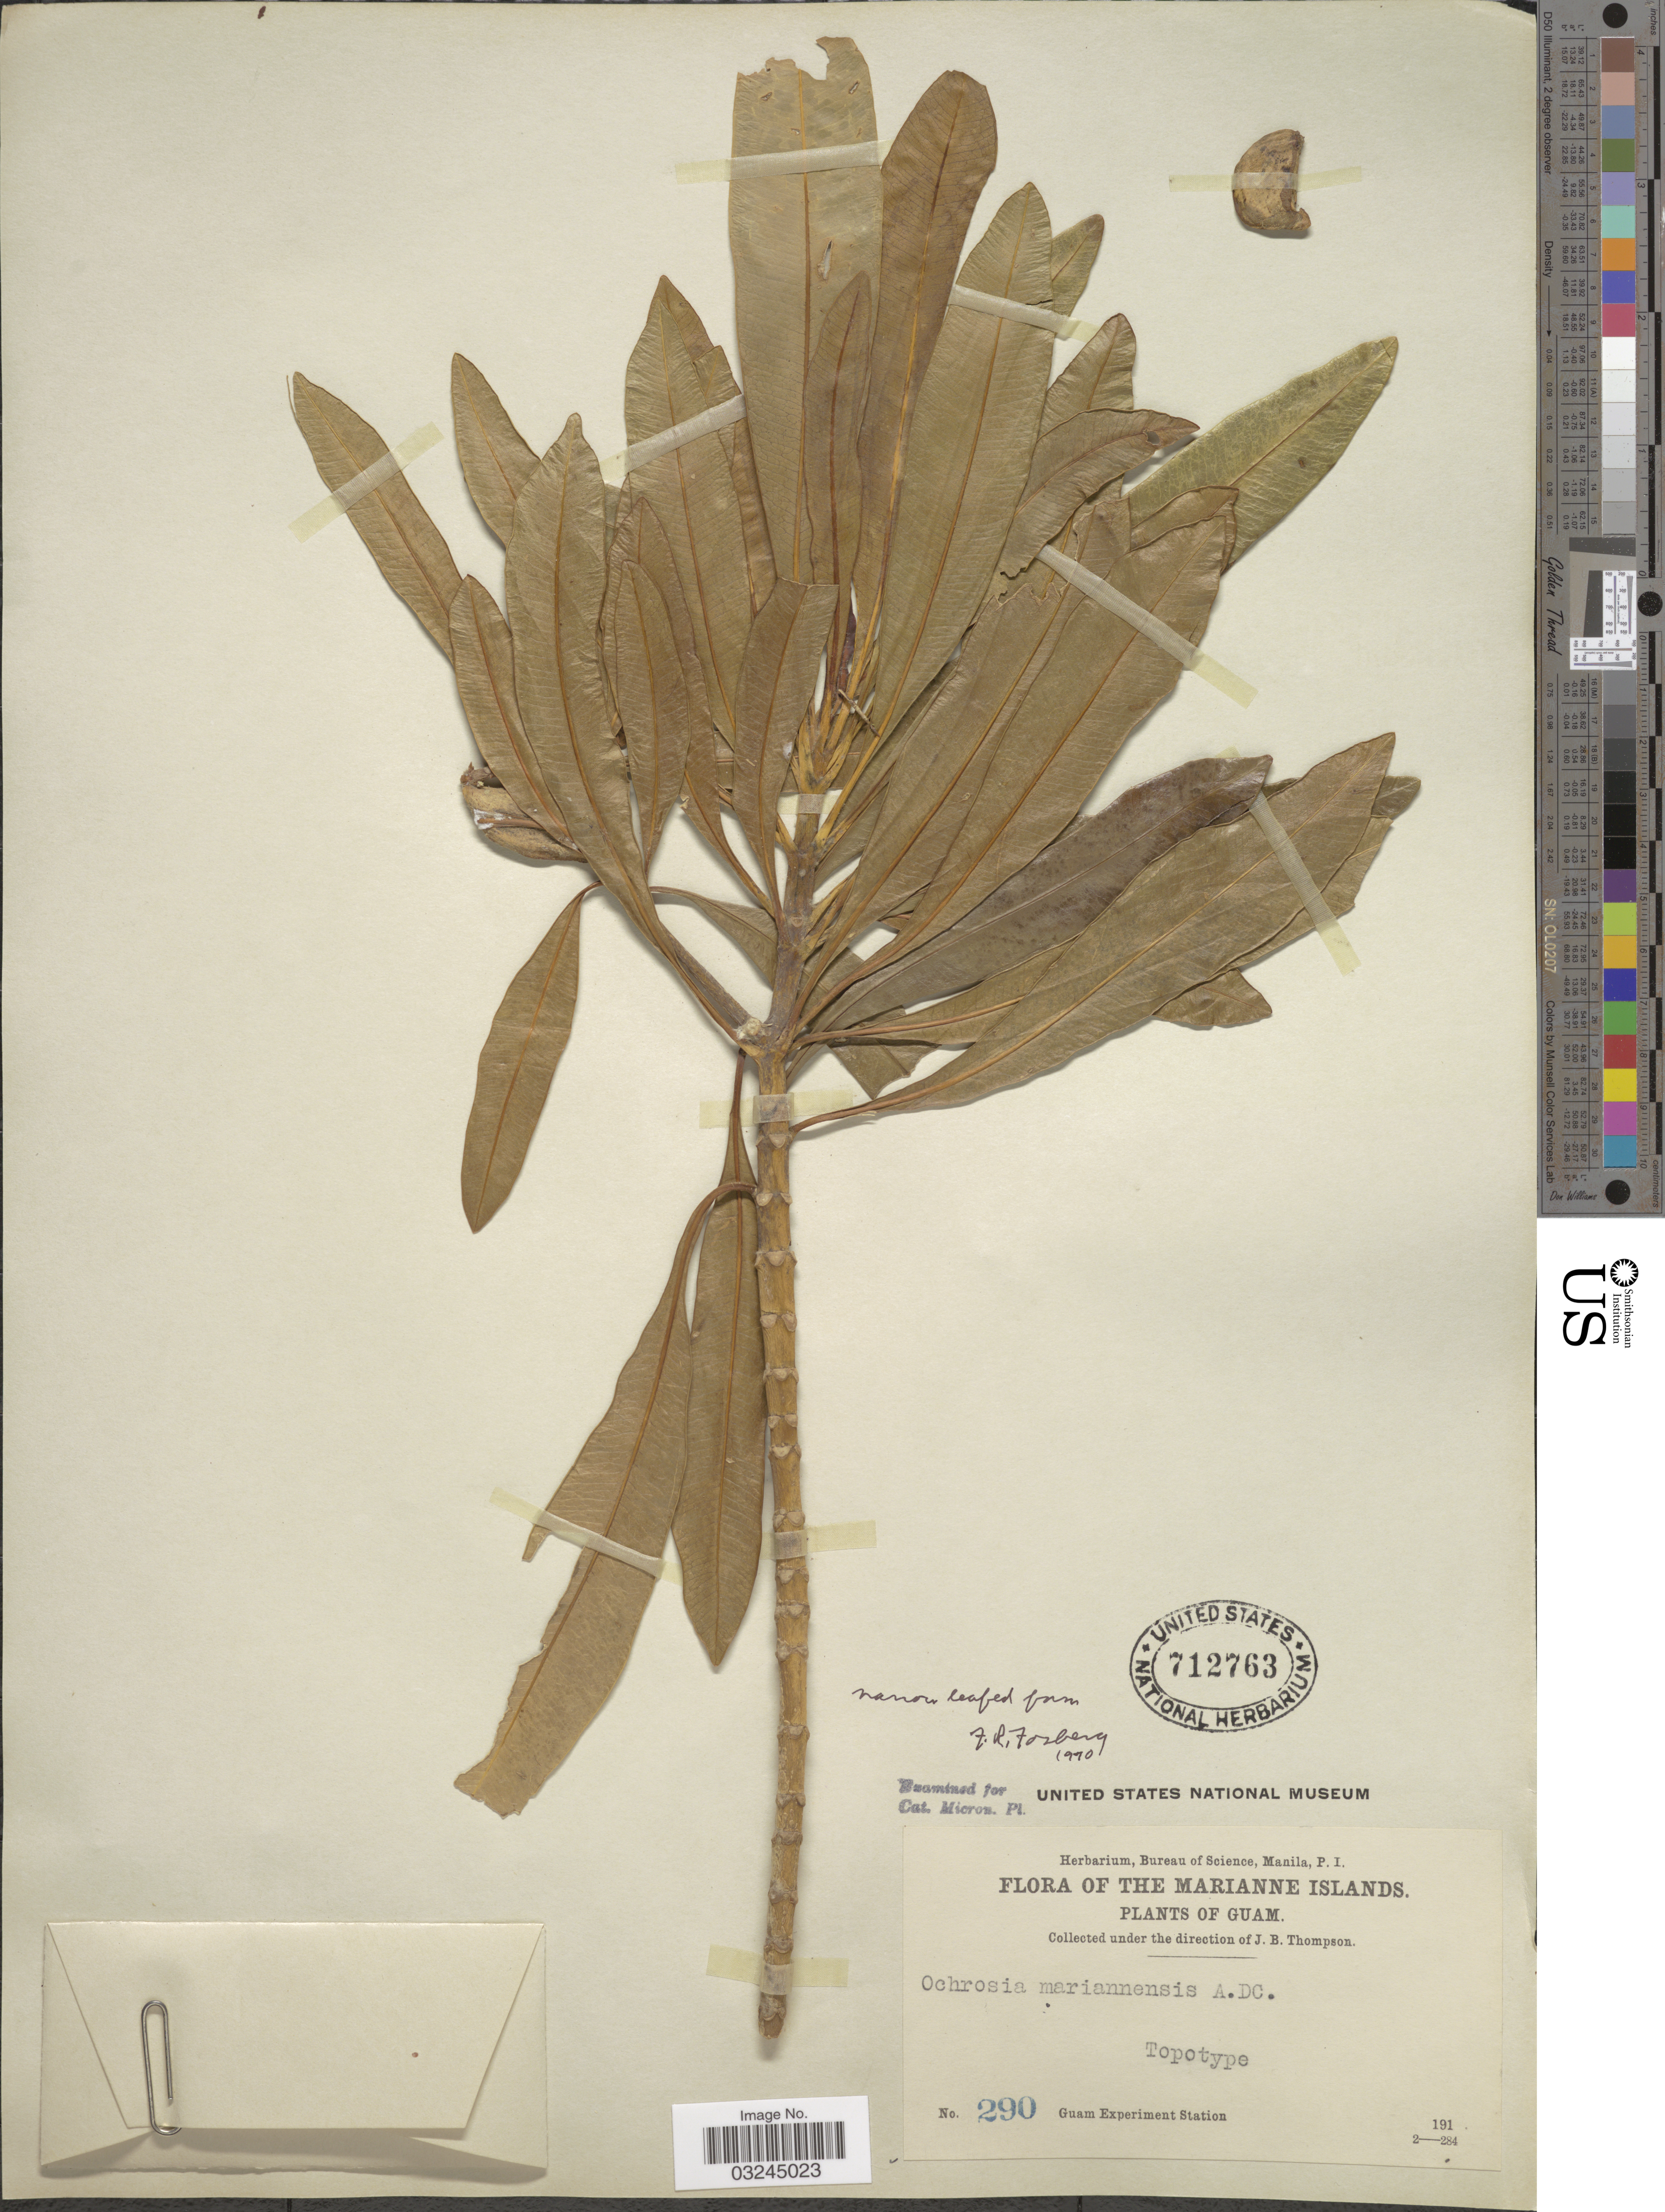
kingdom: Plantae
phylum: Tracheophyta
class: Magnoliopsida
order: Gentianales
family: Apocynaceae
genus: Ochrosia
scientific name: Ochrosia mariannensis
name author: A. DC.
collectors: Guam Exp. Sta.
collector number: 290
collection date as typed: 191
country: Guam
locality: Marianne Islands.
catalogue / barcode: US 712763